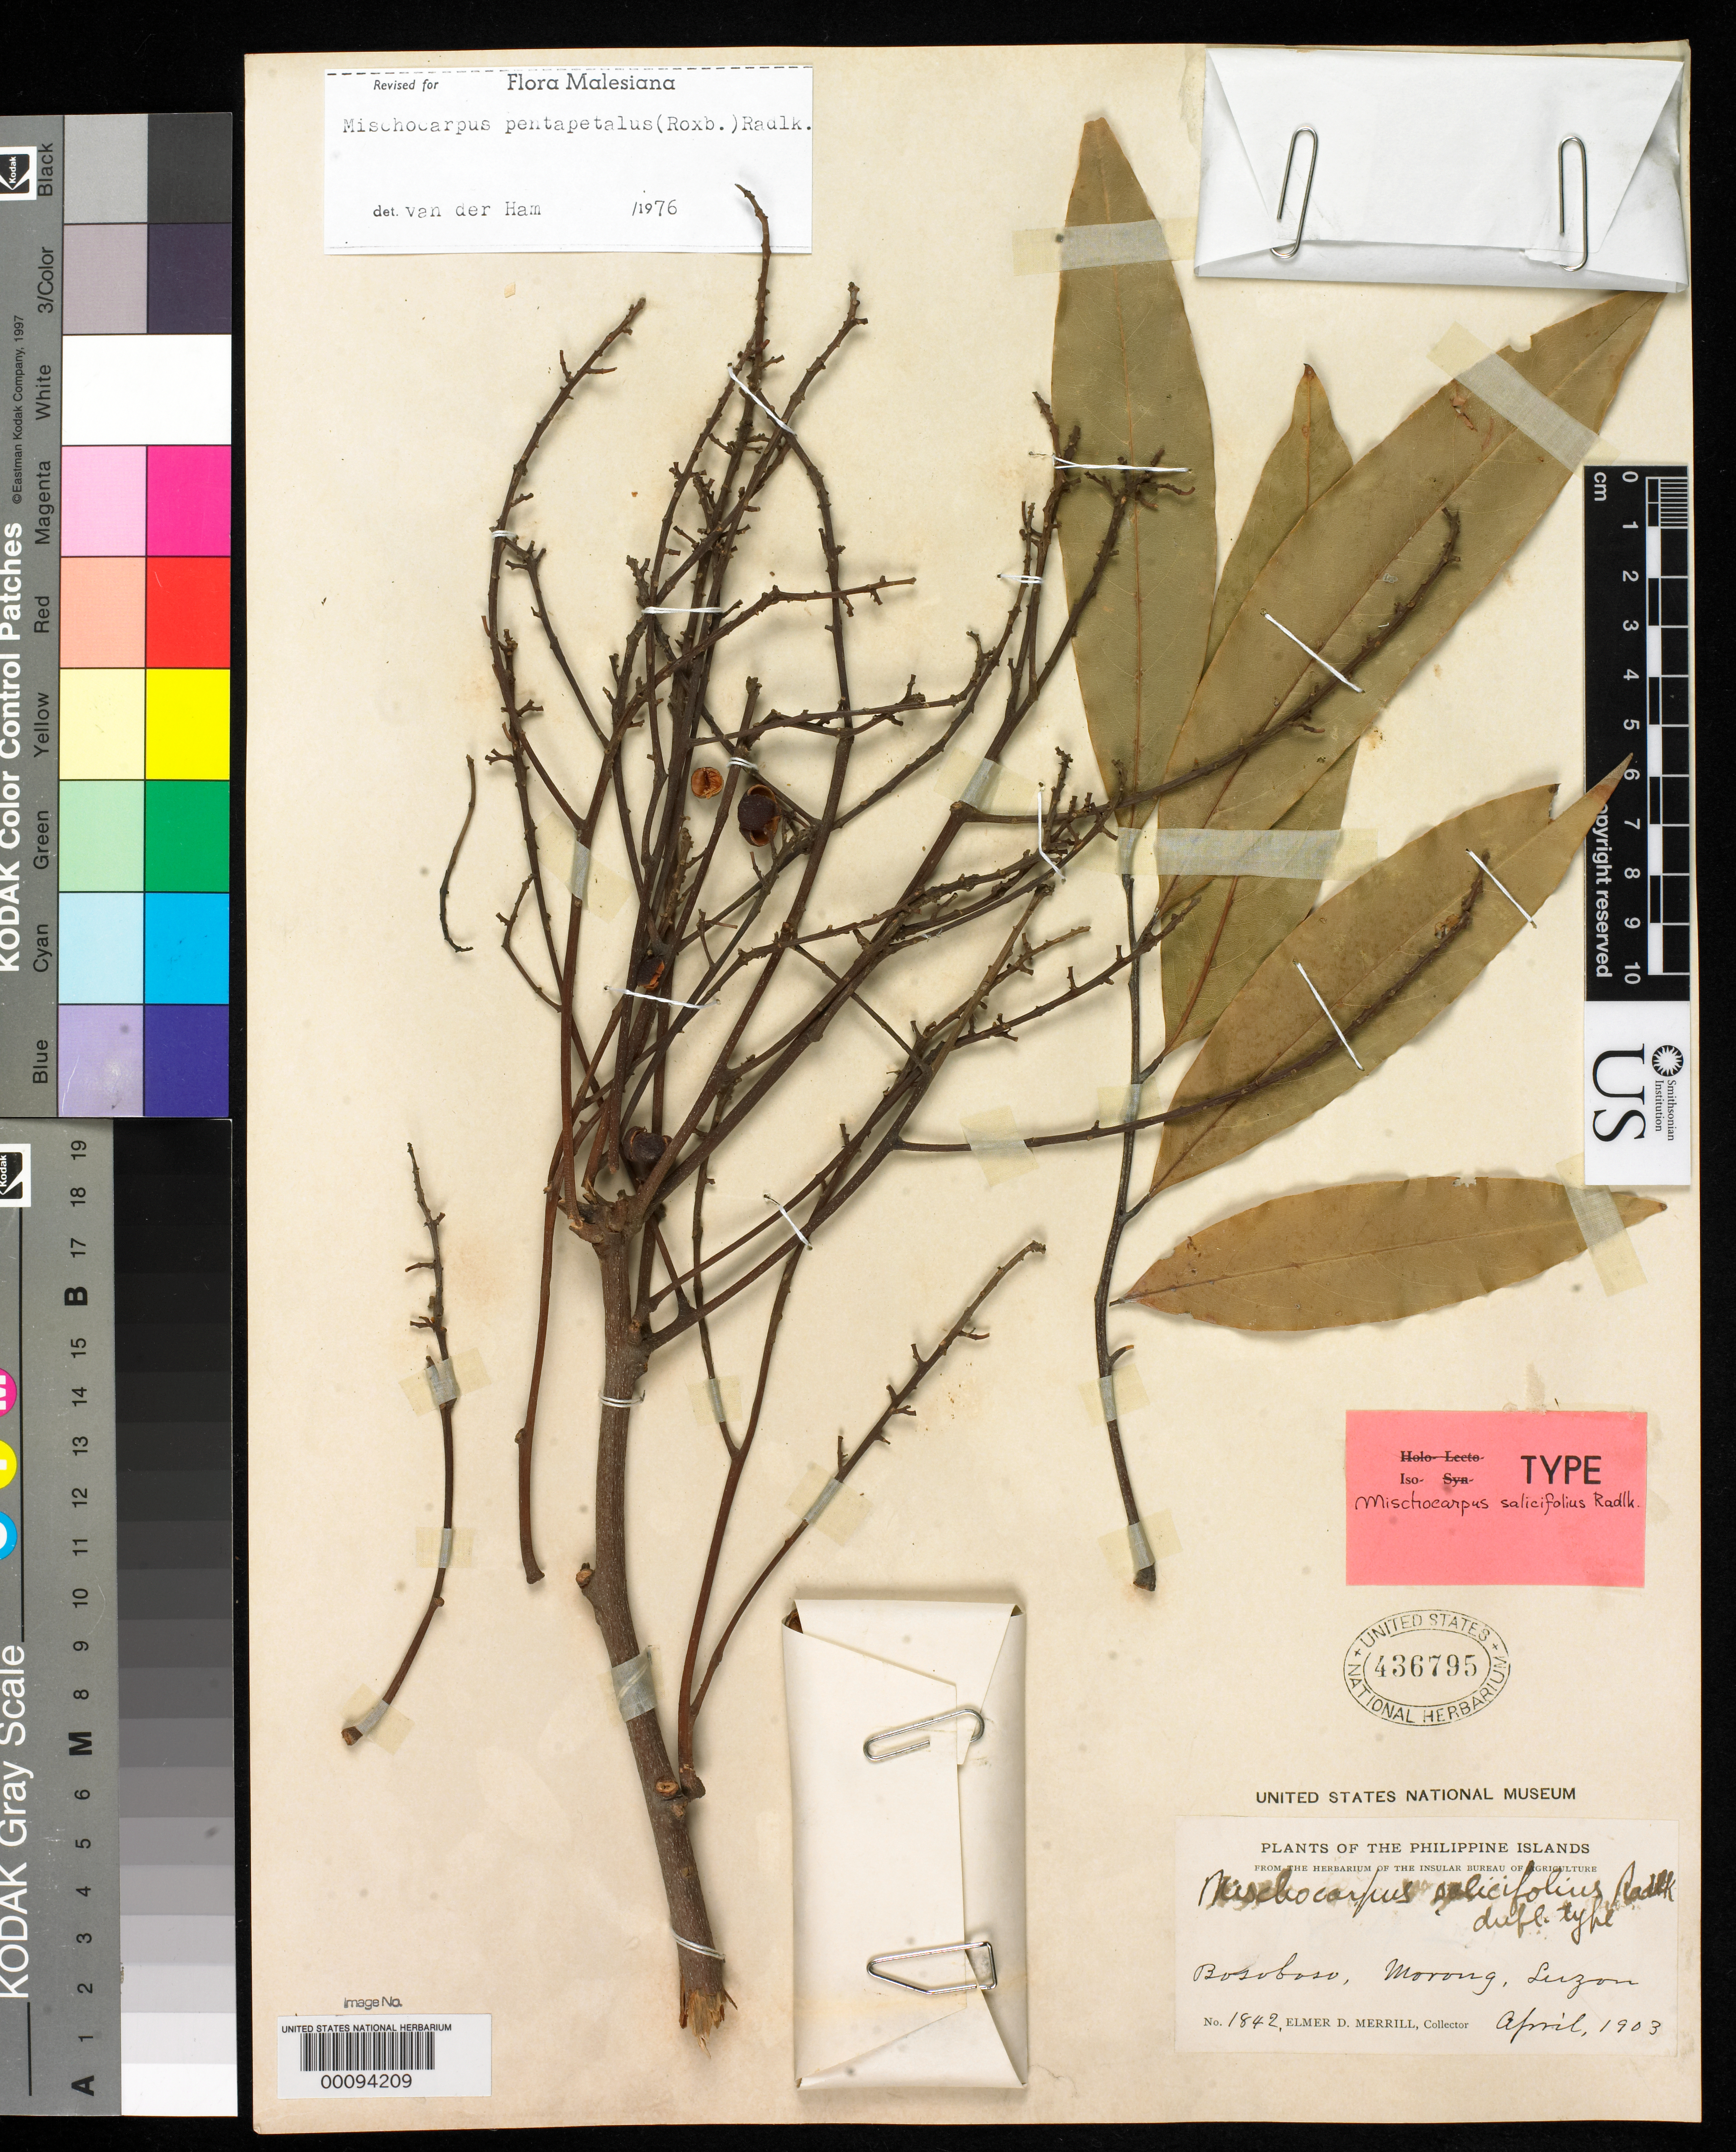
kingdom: Plantae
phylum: Tracheophyta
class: Magnoliopsida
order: Sapindales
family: Sapindaceae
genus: Mischocarpus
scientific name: Mischocarpus salicifolius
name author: Radlk. in Perkins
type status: Isotype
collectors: E. D. Merrill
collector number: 1842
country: Philippines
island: Luzon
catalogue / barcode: US 436795